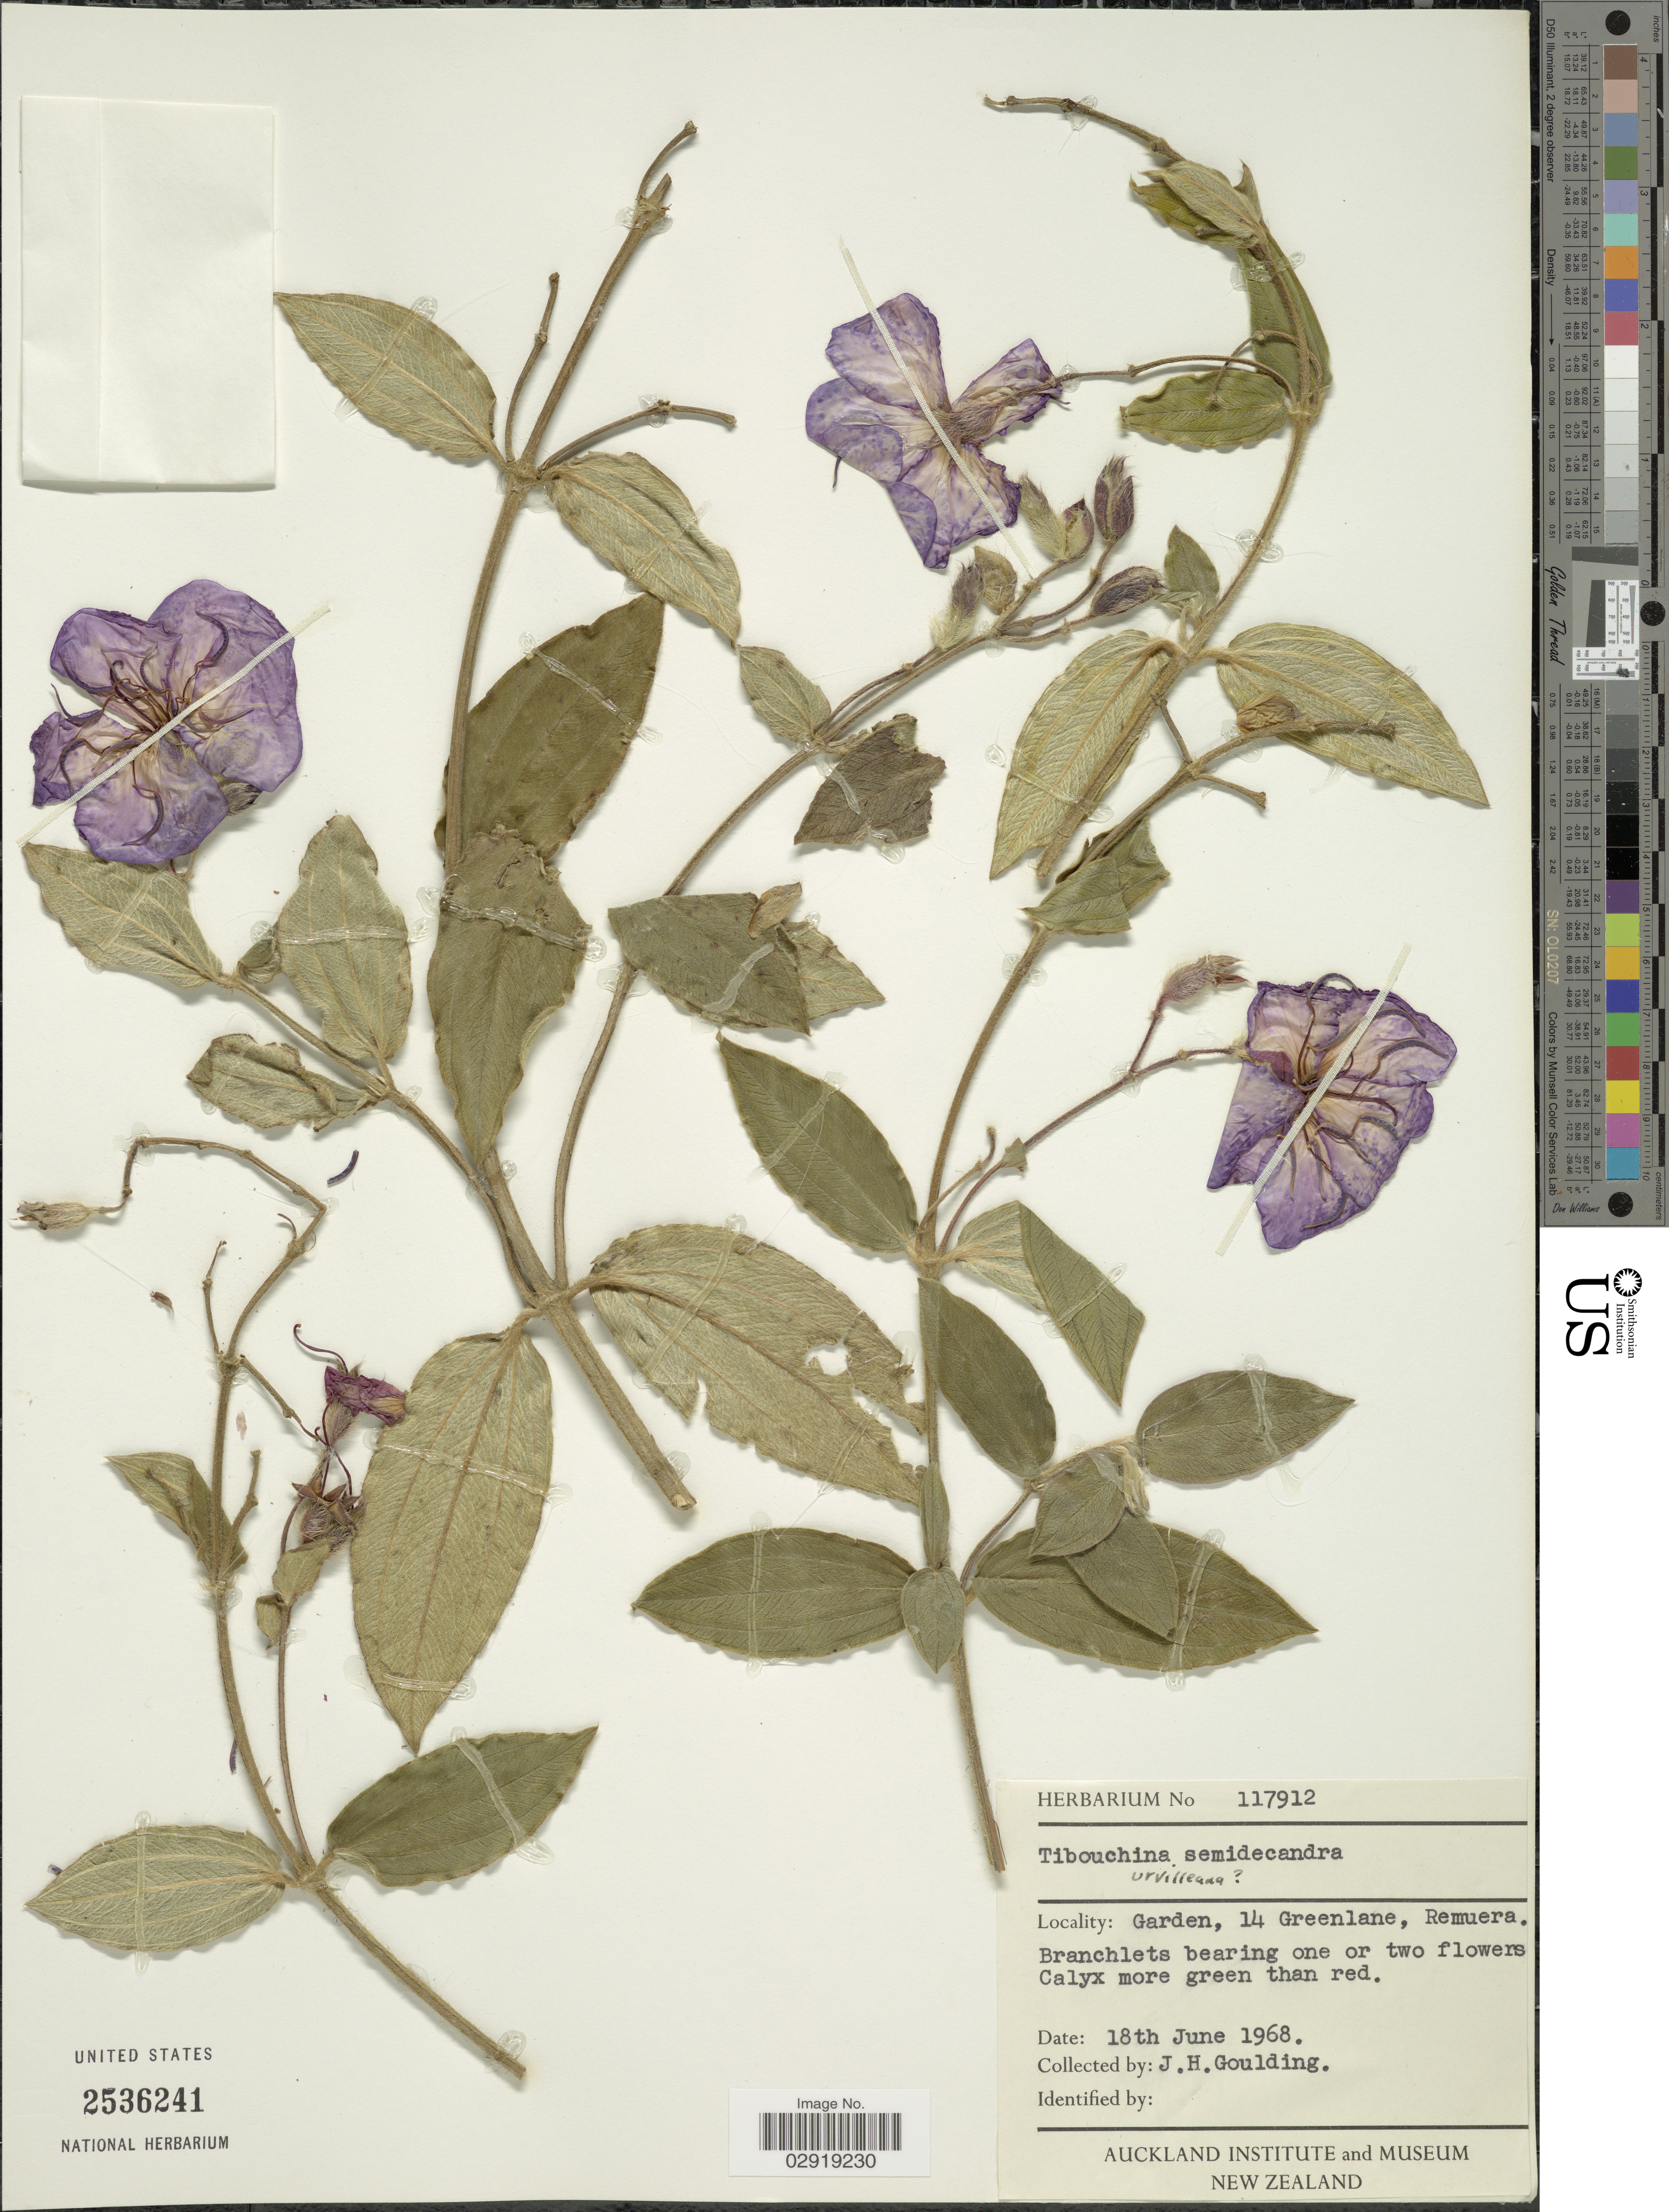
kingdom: Plantae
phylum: Tracheophyta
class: Magnoliopsida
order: Myrtales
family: Melastomataceae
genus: Pleroma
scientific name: Pleroma urvilleanum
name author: (DC.) P.J.F. Guim. & Michelang.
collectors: J. Goulding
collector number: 117912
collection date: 1968-06-18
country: New Zealand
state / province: Auckland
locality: Garden, 14 Greenlane, Remuera.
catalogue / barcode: US 2536241